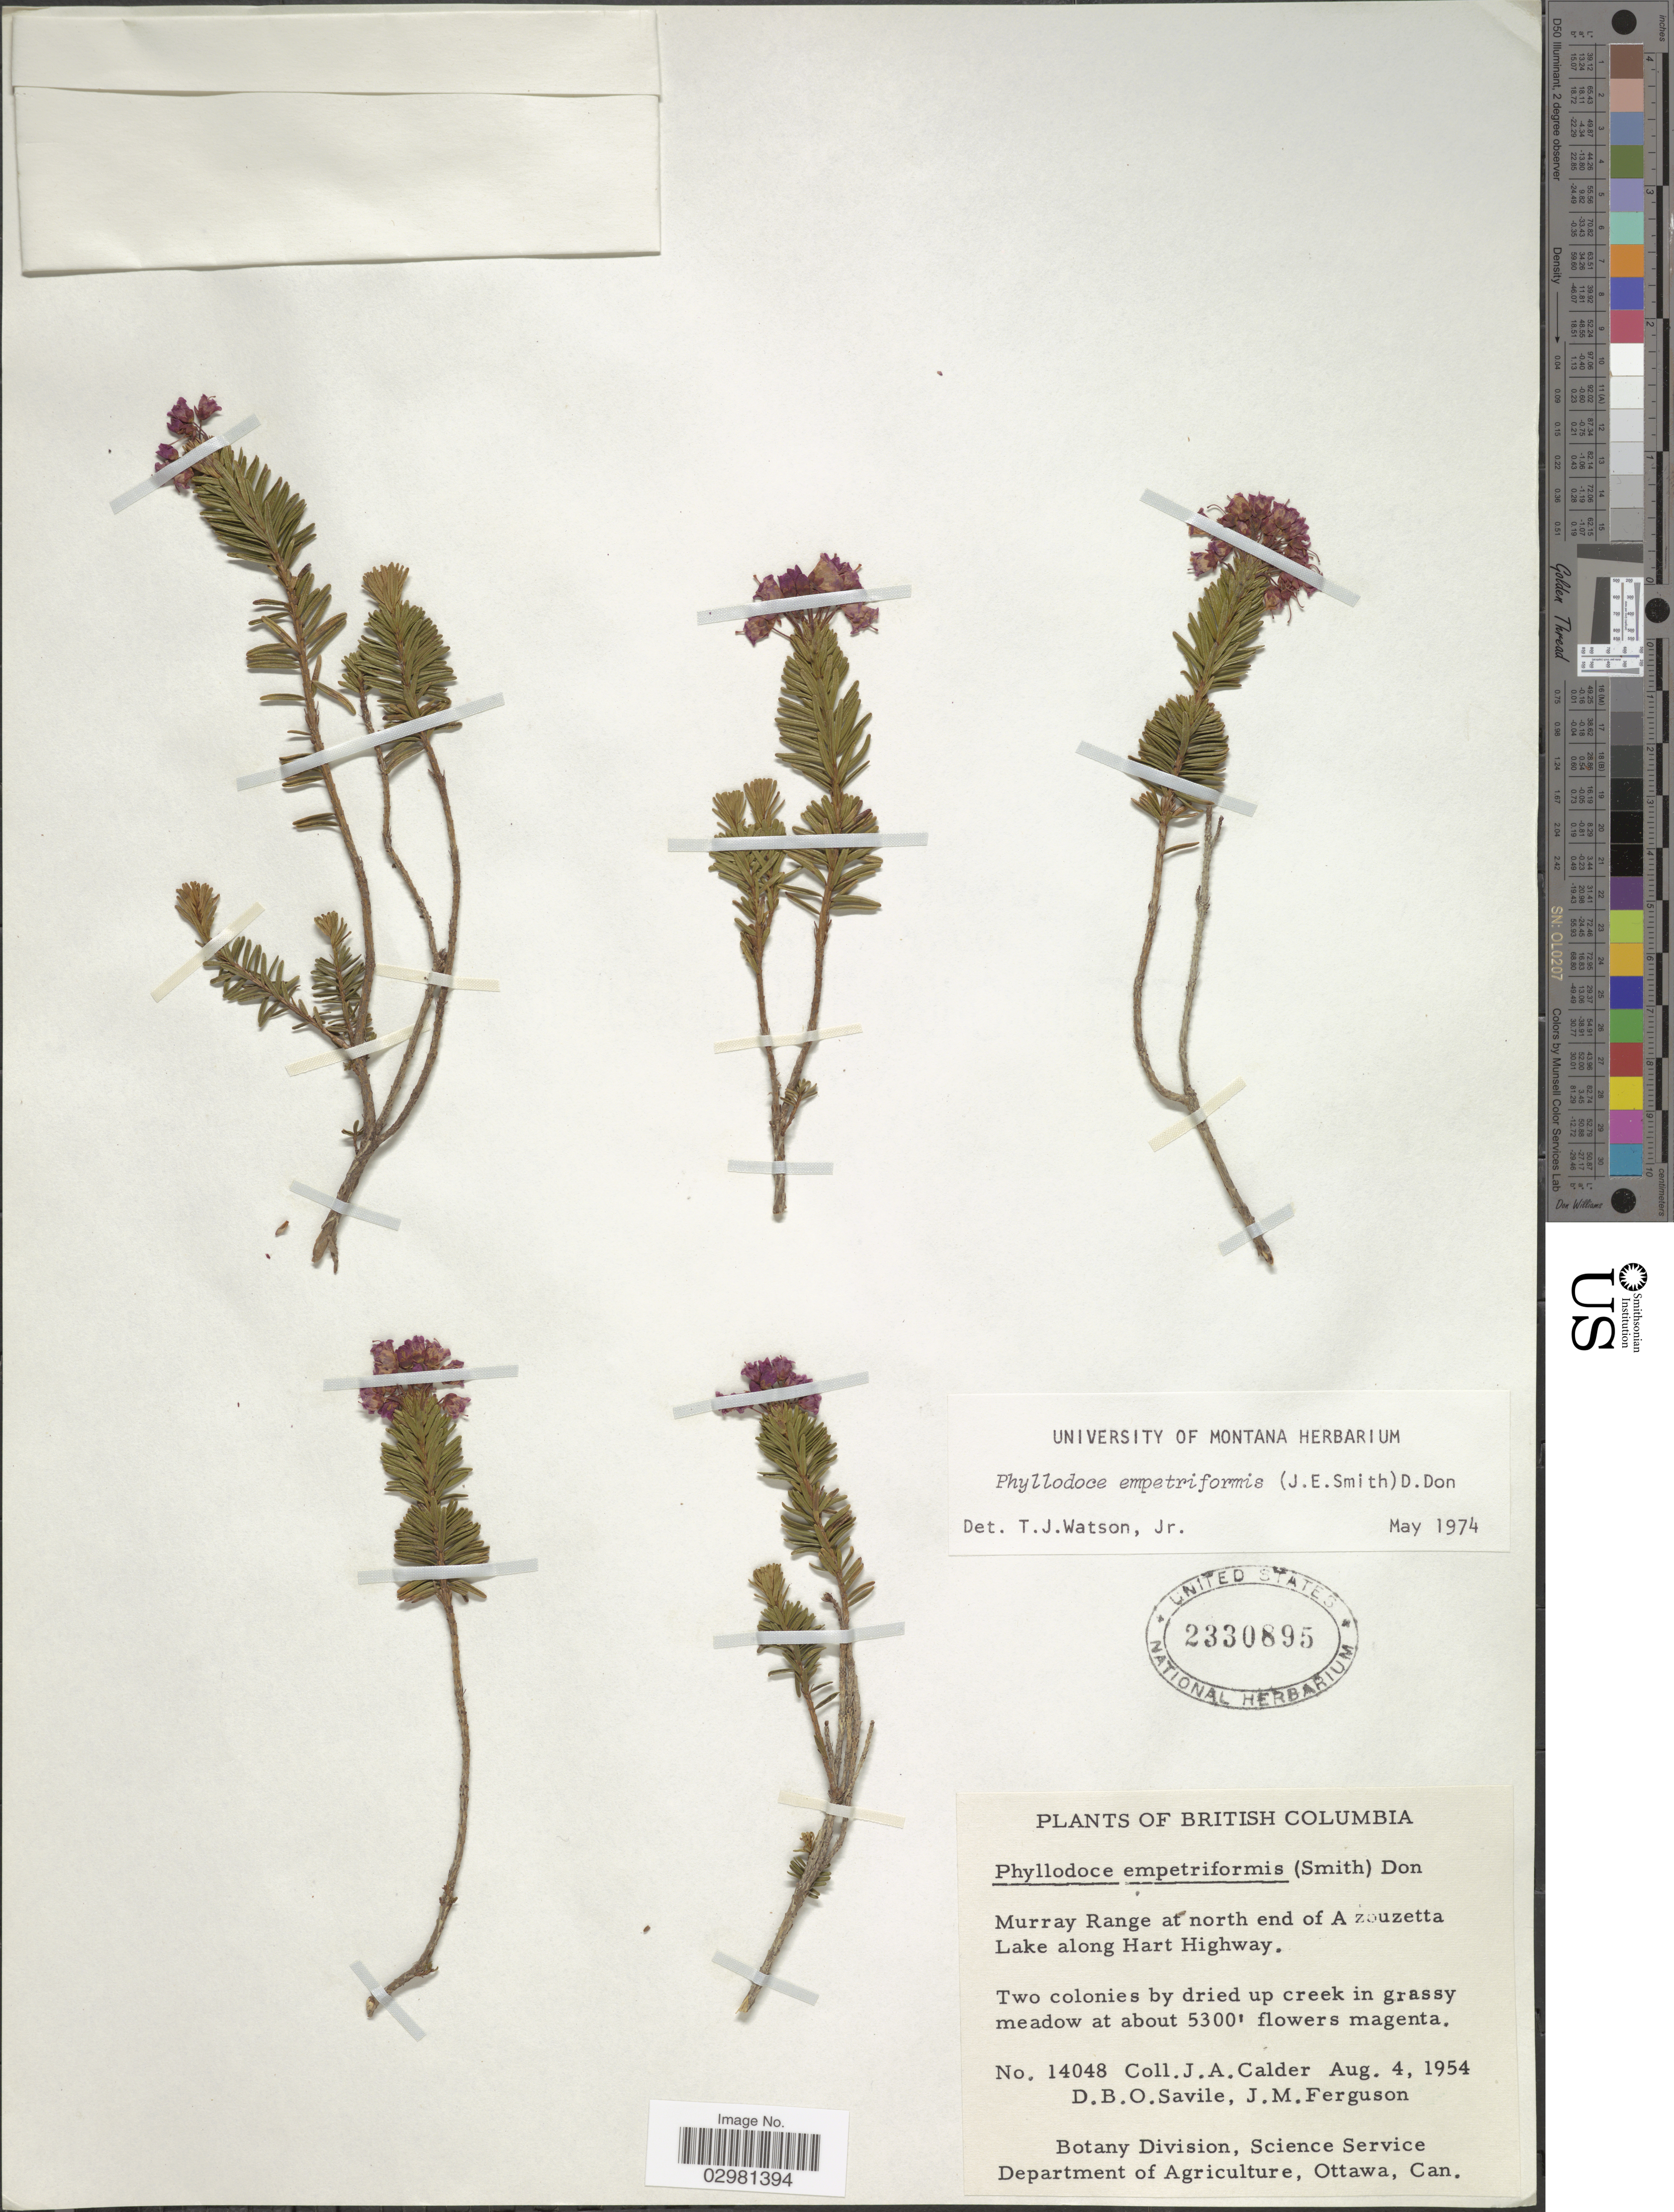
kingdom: Plantae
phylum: Tracheophyta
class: Magnoliopsida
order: Ericales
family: Ericaceae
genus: Phyllodoce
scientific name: Phyllodoce empetiformis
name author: (Small) D. Don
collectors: J. A. Calder, D. Savile & J. M. Ferguson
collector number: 14048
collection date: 1954-08-04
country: Canada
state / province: British Columbia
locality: Murray Range at north end of Azouzetta Lake along Hart Highway.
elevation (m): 1615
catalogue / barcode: US 2330895